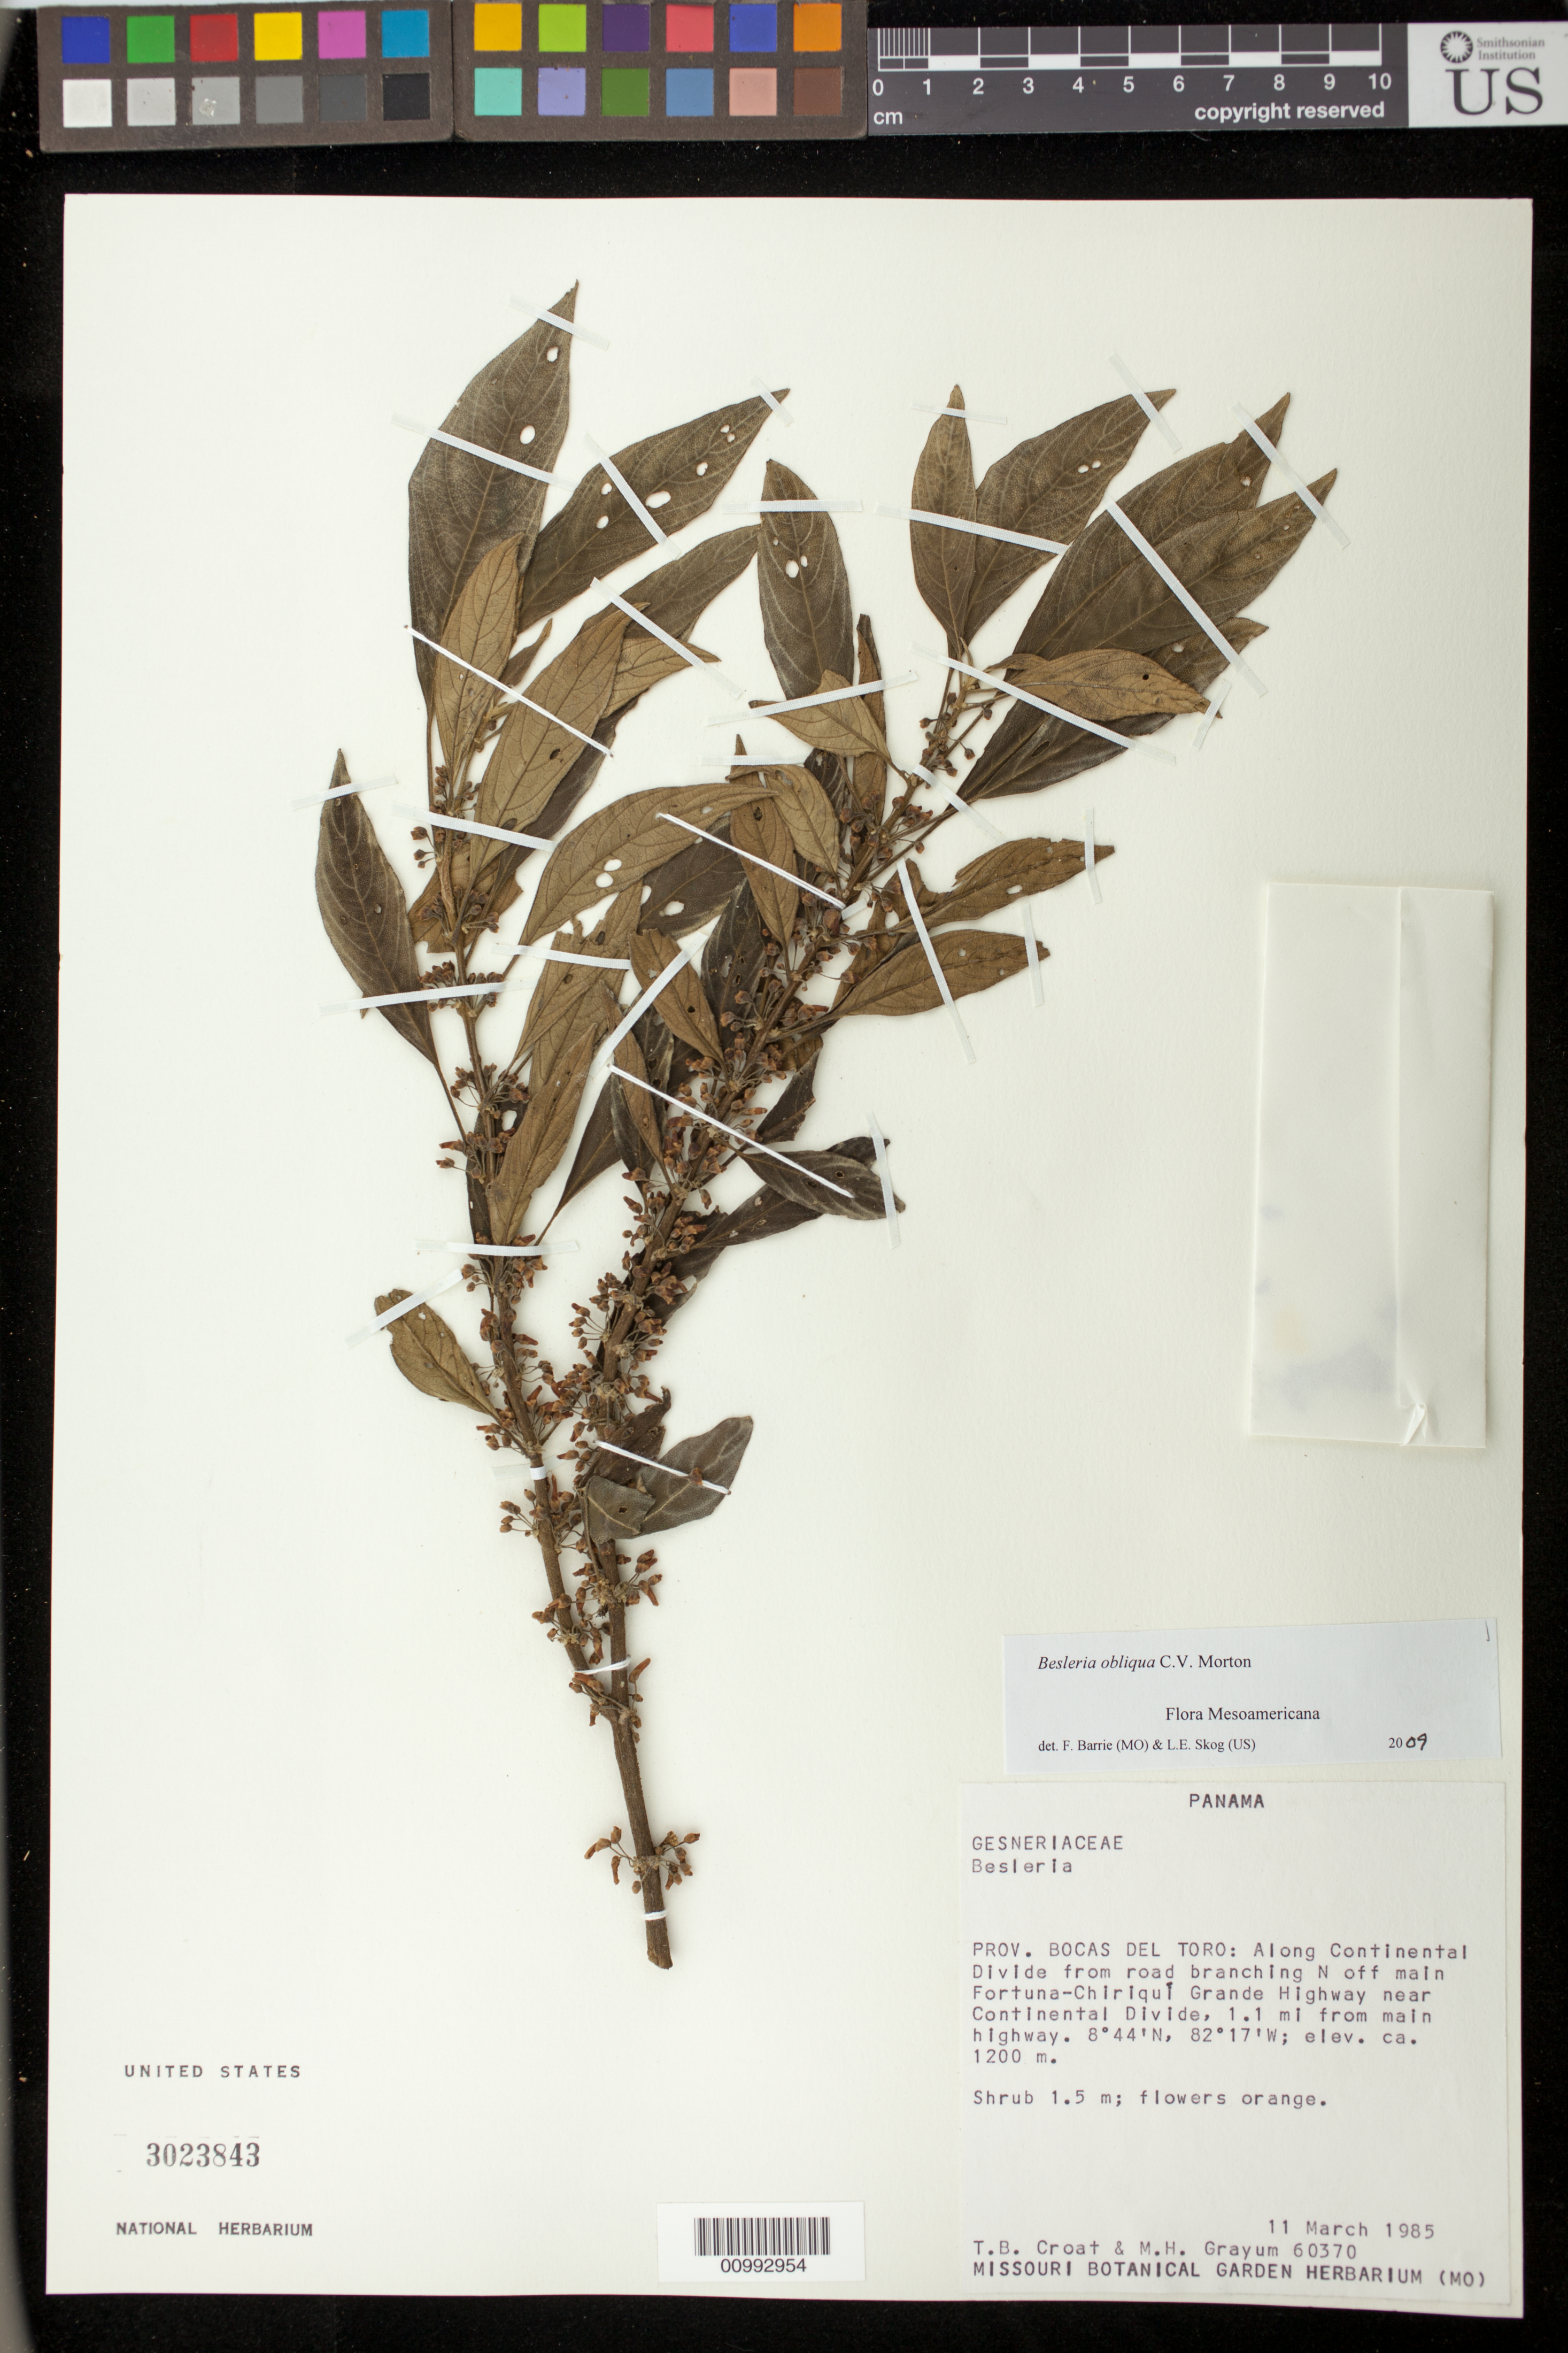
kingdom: Plantae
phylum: Tracheophyta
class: Magnoliopsida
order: Lamiales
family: Gesneriaceae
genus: Besleria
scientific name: Besleria obliqua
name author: C.V. Morton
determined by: Barrie, F. R.; Skog, Laurence E.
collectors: T. B. Croat & M. H. Grayum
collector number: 60370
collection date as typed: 11 Mar 1985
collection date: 1985-03-11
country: Panama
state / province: Bocas del Toro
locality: Prov. Bocas del Toro: along Continental Divide from road branching N off main Fortuna-Chiriquí Grande Highway near Continental Divide, 1.1 mi from main highway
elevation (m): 1200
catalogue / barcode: US 3023843